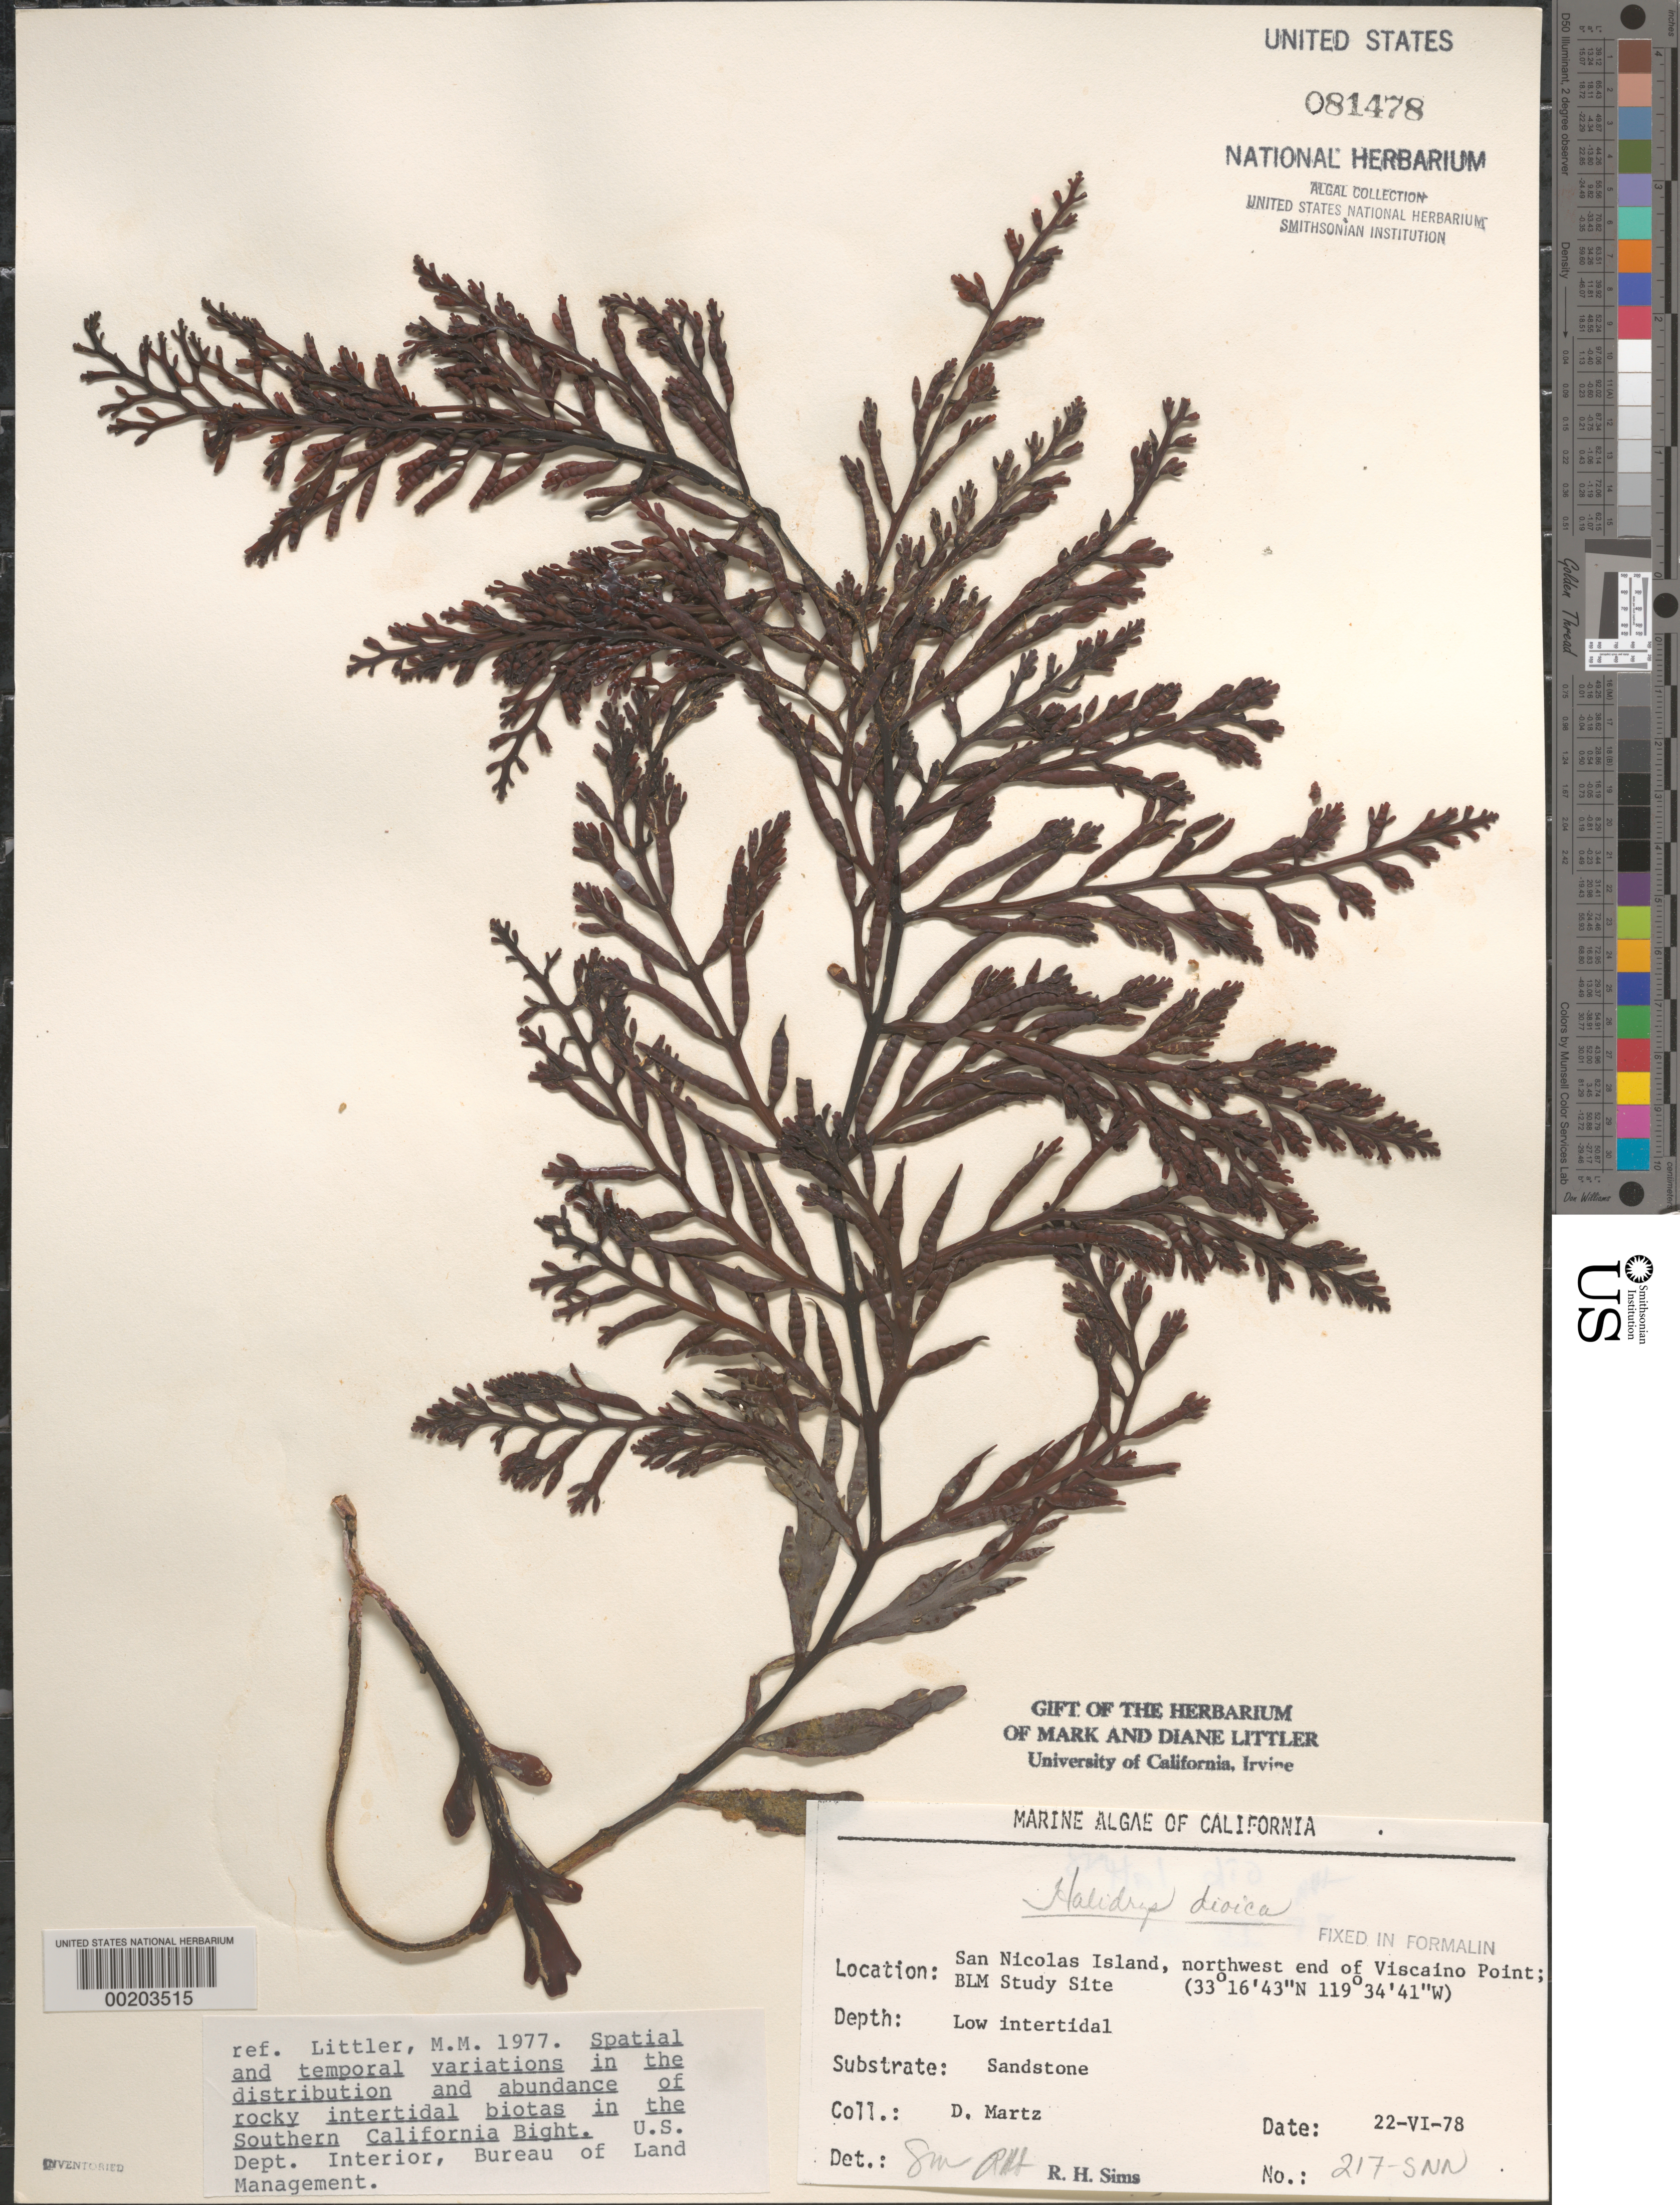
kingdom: Chromista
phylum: Ochrophyta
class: Phaeophyceae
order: Fucales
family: Sargassaceae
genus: Halidrys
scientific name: Halidrys dioica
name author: N.L. Gardner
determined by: Sims, Robert H.; Murray, S. N.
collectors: D. Martz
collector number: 217-snn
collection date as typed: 22 Jun 1978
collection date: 1978-06-22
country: United States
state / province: California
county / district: Ventura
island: San Nicolas Island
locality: Northwest end of Vizcaino Point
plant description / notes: BLM-SOCALBIGHT Rocky Intertidal Survey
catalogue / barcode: US 81478